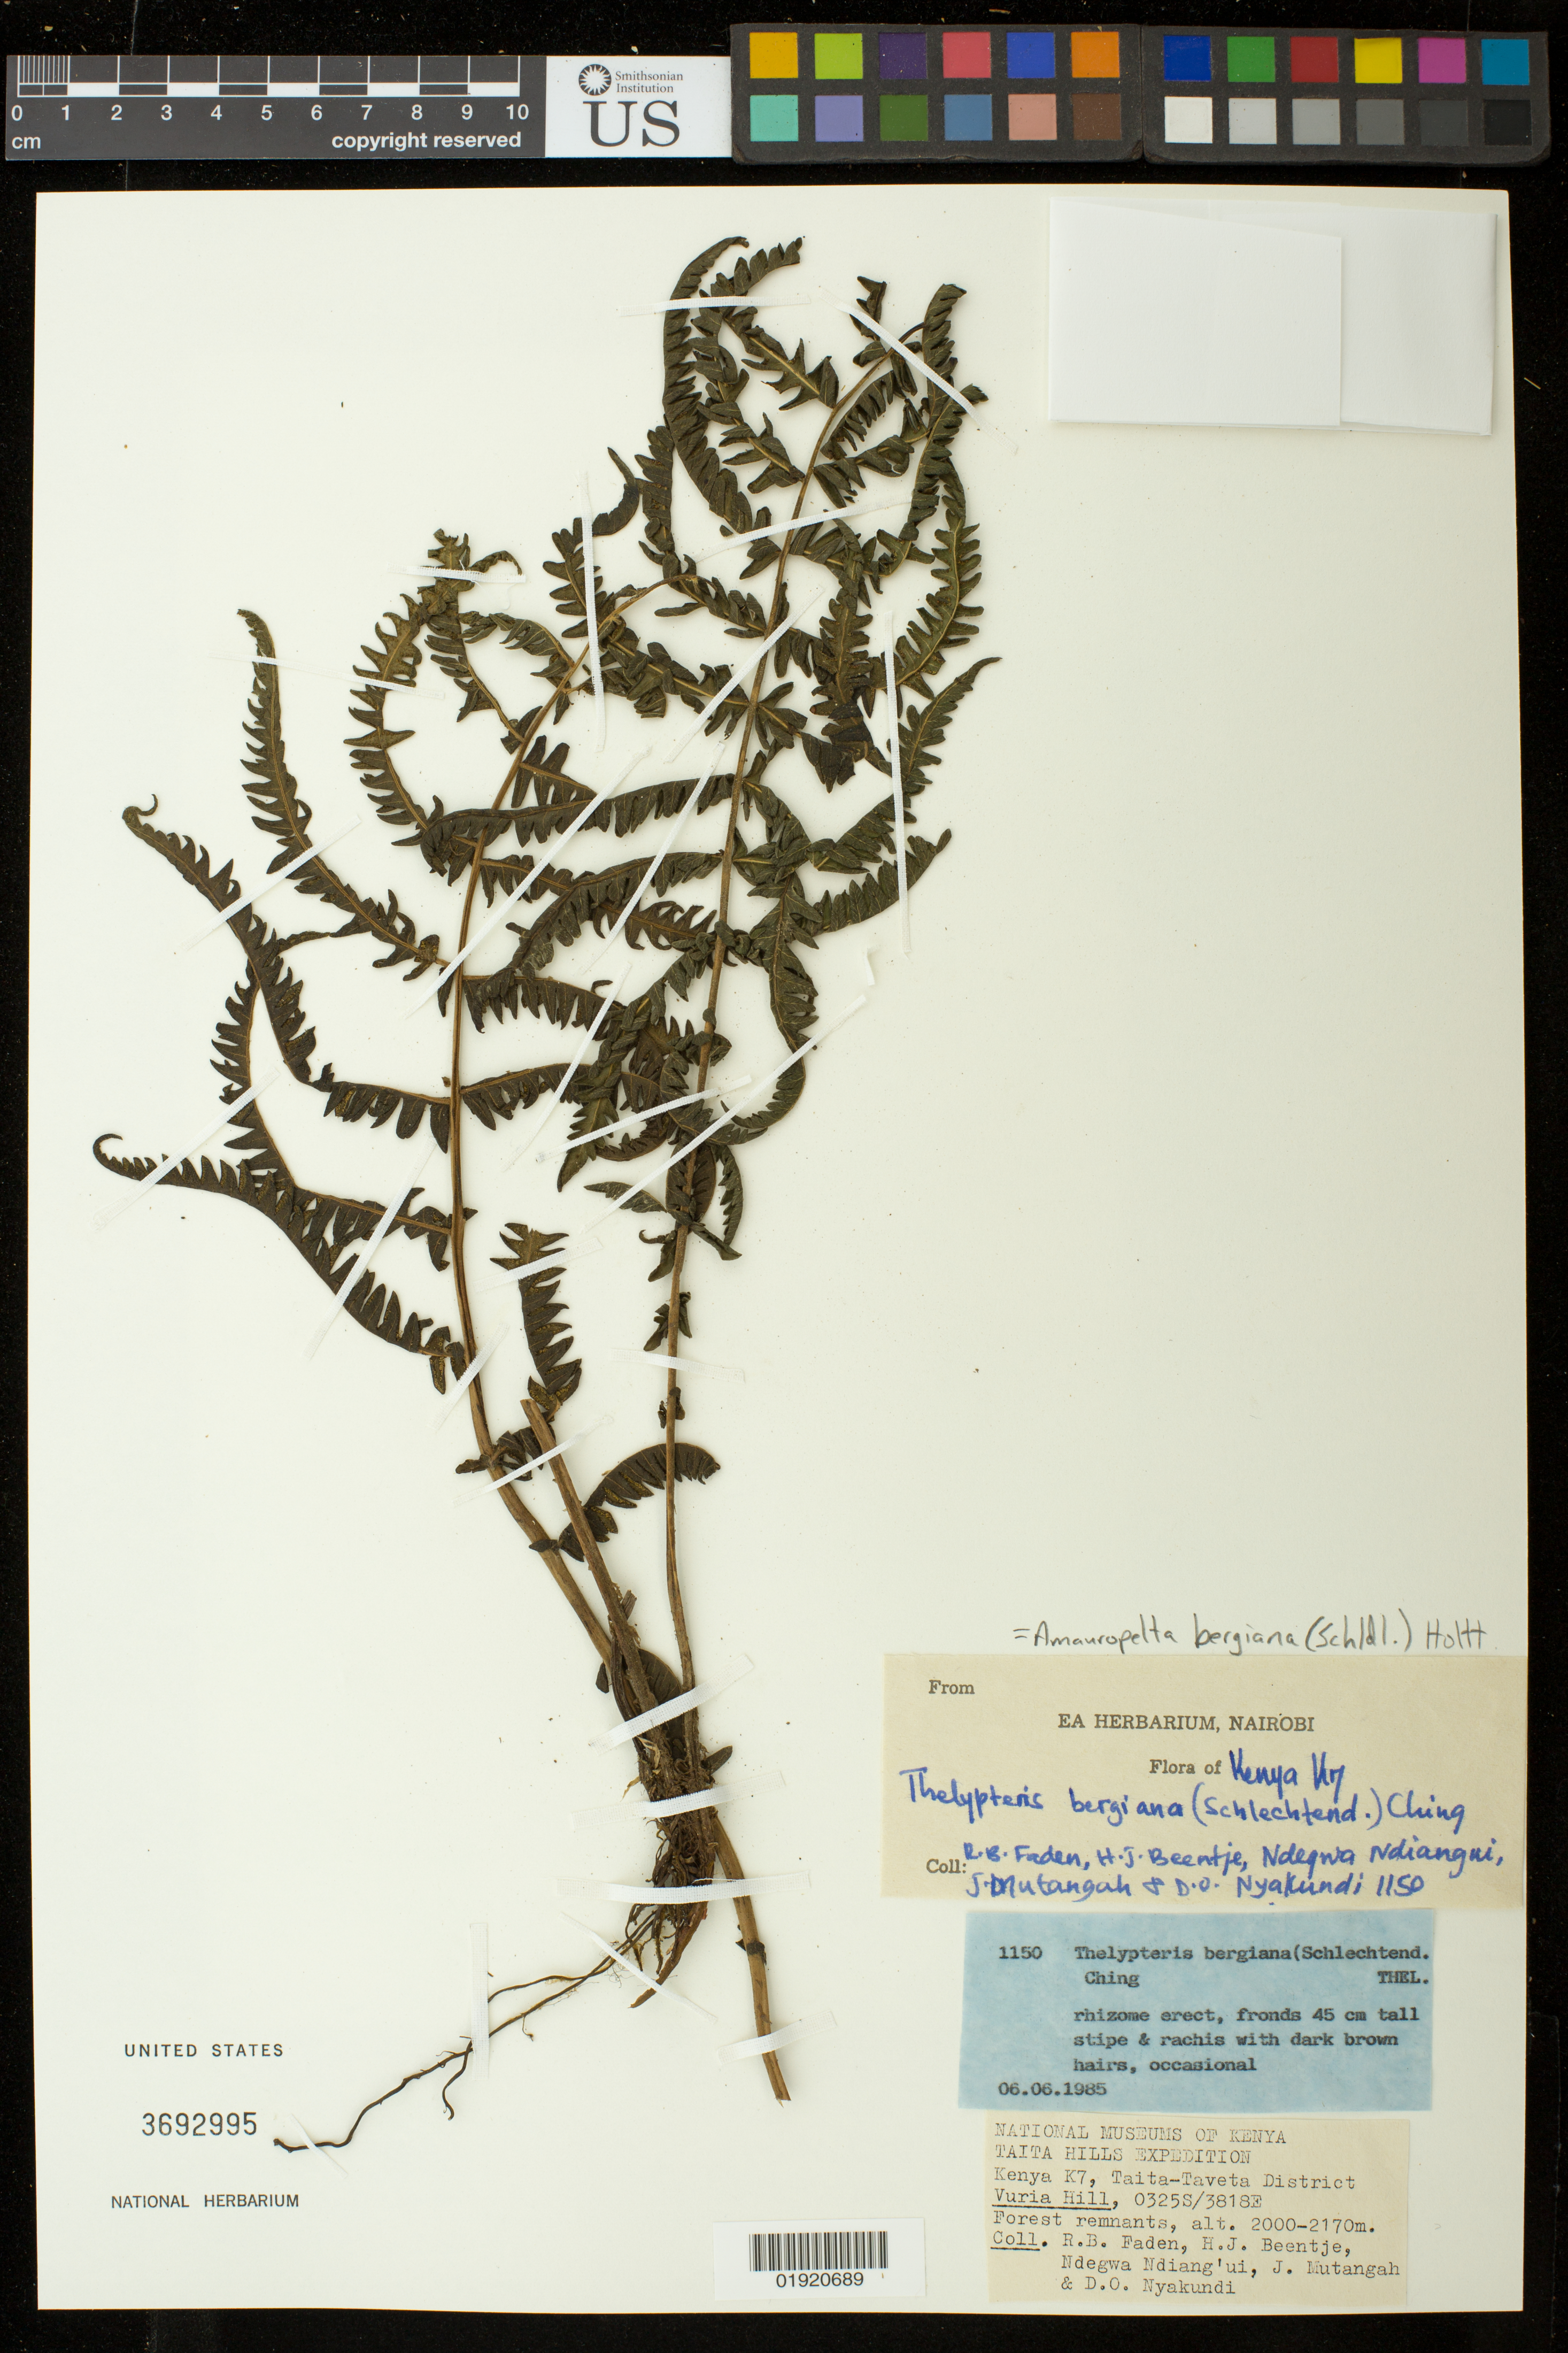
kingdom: Plantae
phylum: Tracheophyta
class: Polypodiopsida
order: Polypodiales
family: Thelypteridaceae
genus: Amauropelta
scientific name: Amauropelta bergiana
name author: (Schltdl.) Holttum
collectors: R. B. Faden, H. J. Beentje, Ndegwa Ndiang'ui, J. Mutangah & D. Nyakundi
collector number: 1150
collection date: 1985-06-06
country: Kenya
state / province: Taita Taveta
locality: Kenya K7, Taita-Taveta District. Taita Hills.Vuria Hill.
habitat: Forest remnants.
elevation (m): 2000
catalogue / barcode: US 3692995